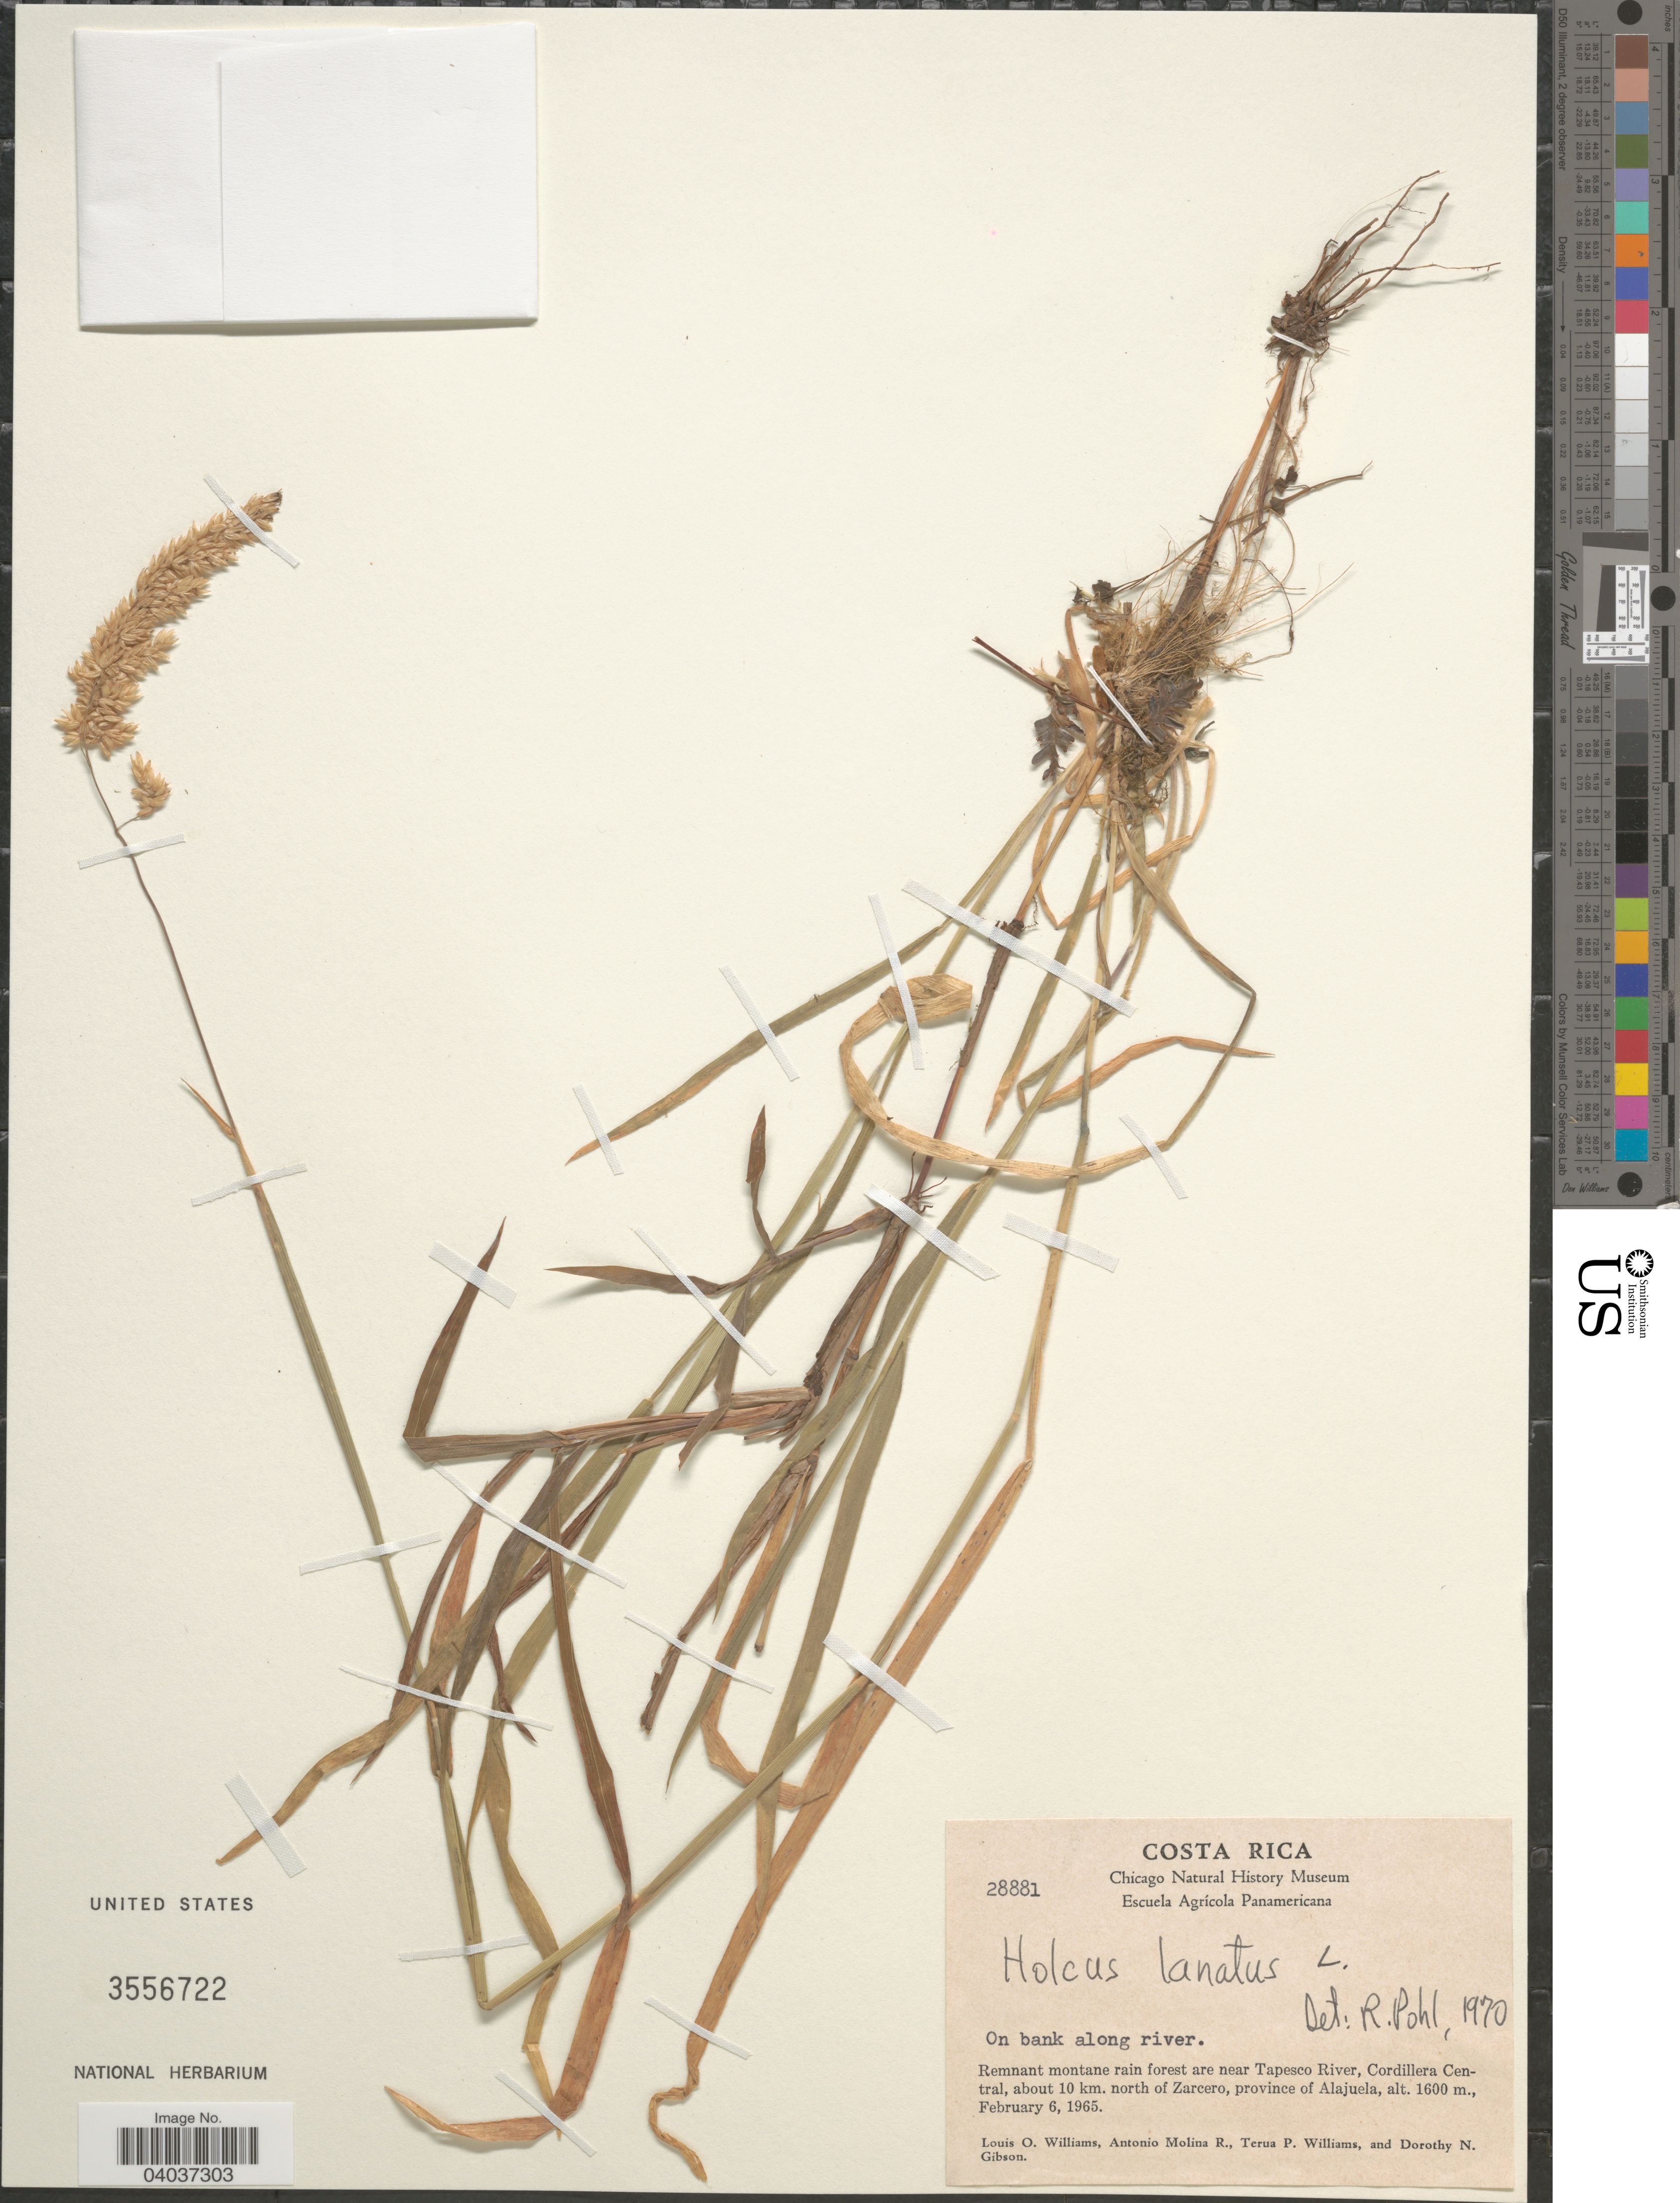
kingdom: Plantae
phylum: Tracheophyta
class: Liliopsida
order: Poales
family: Poaceae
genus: Holcus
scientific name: Holcus lanatus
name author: L.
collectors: L. O. Williams, A. Molina R., T. Williams & D. N. Gibson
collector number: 28881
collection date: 1965-02-06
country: Costa Rica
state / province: Alajuela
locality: Remnant montane rain forest are near Tapesco River, Cordillera Central, about 10 km. north of Zarcero.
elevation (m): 1600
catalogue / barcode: US 3556722